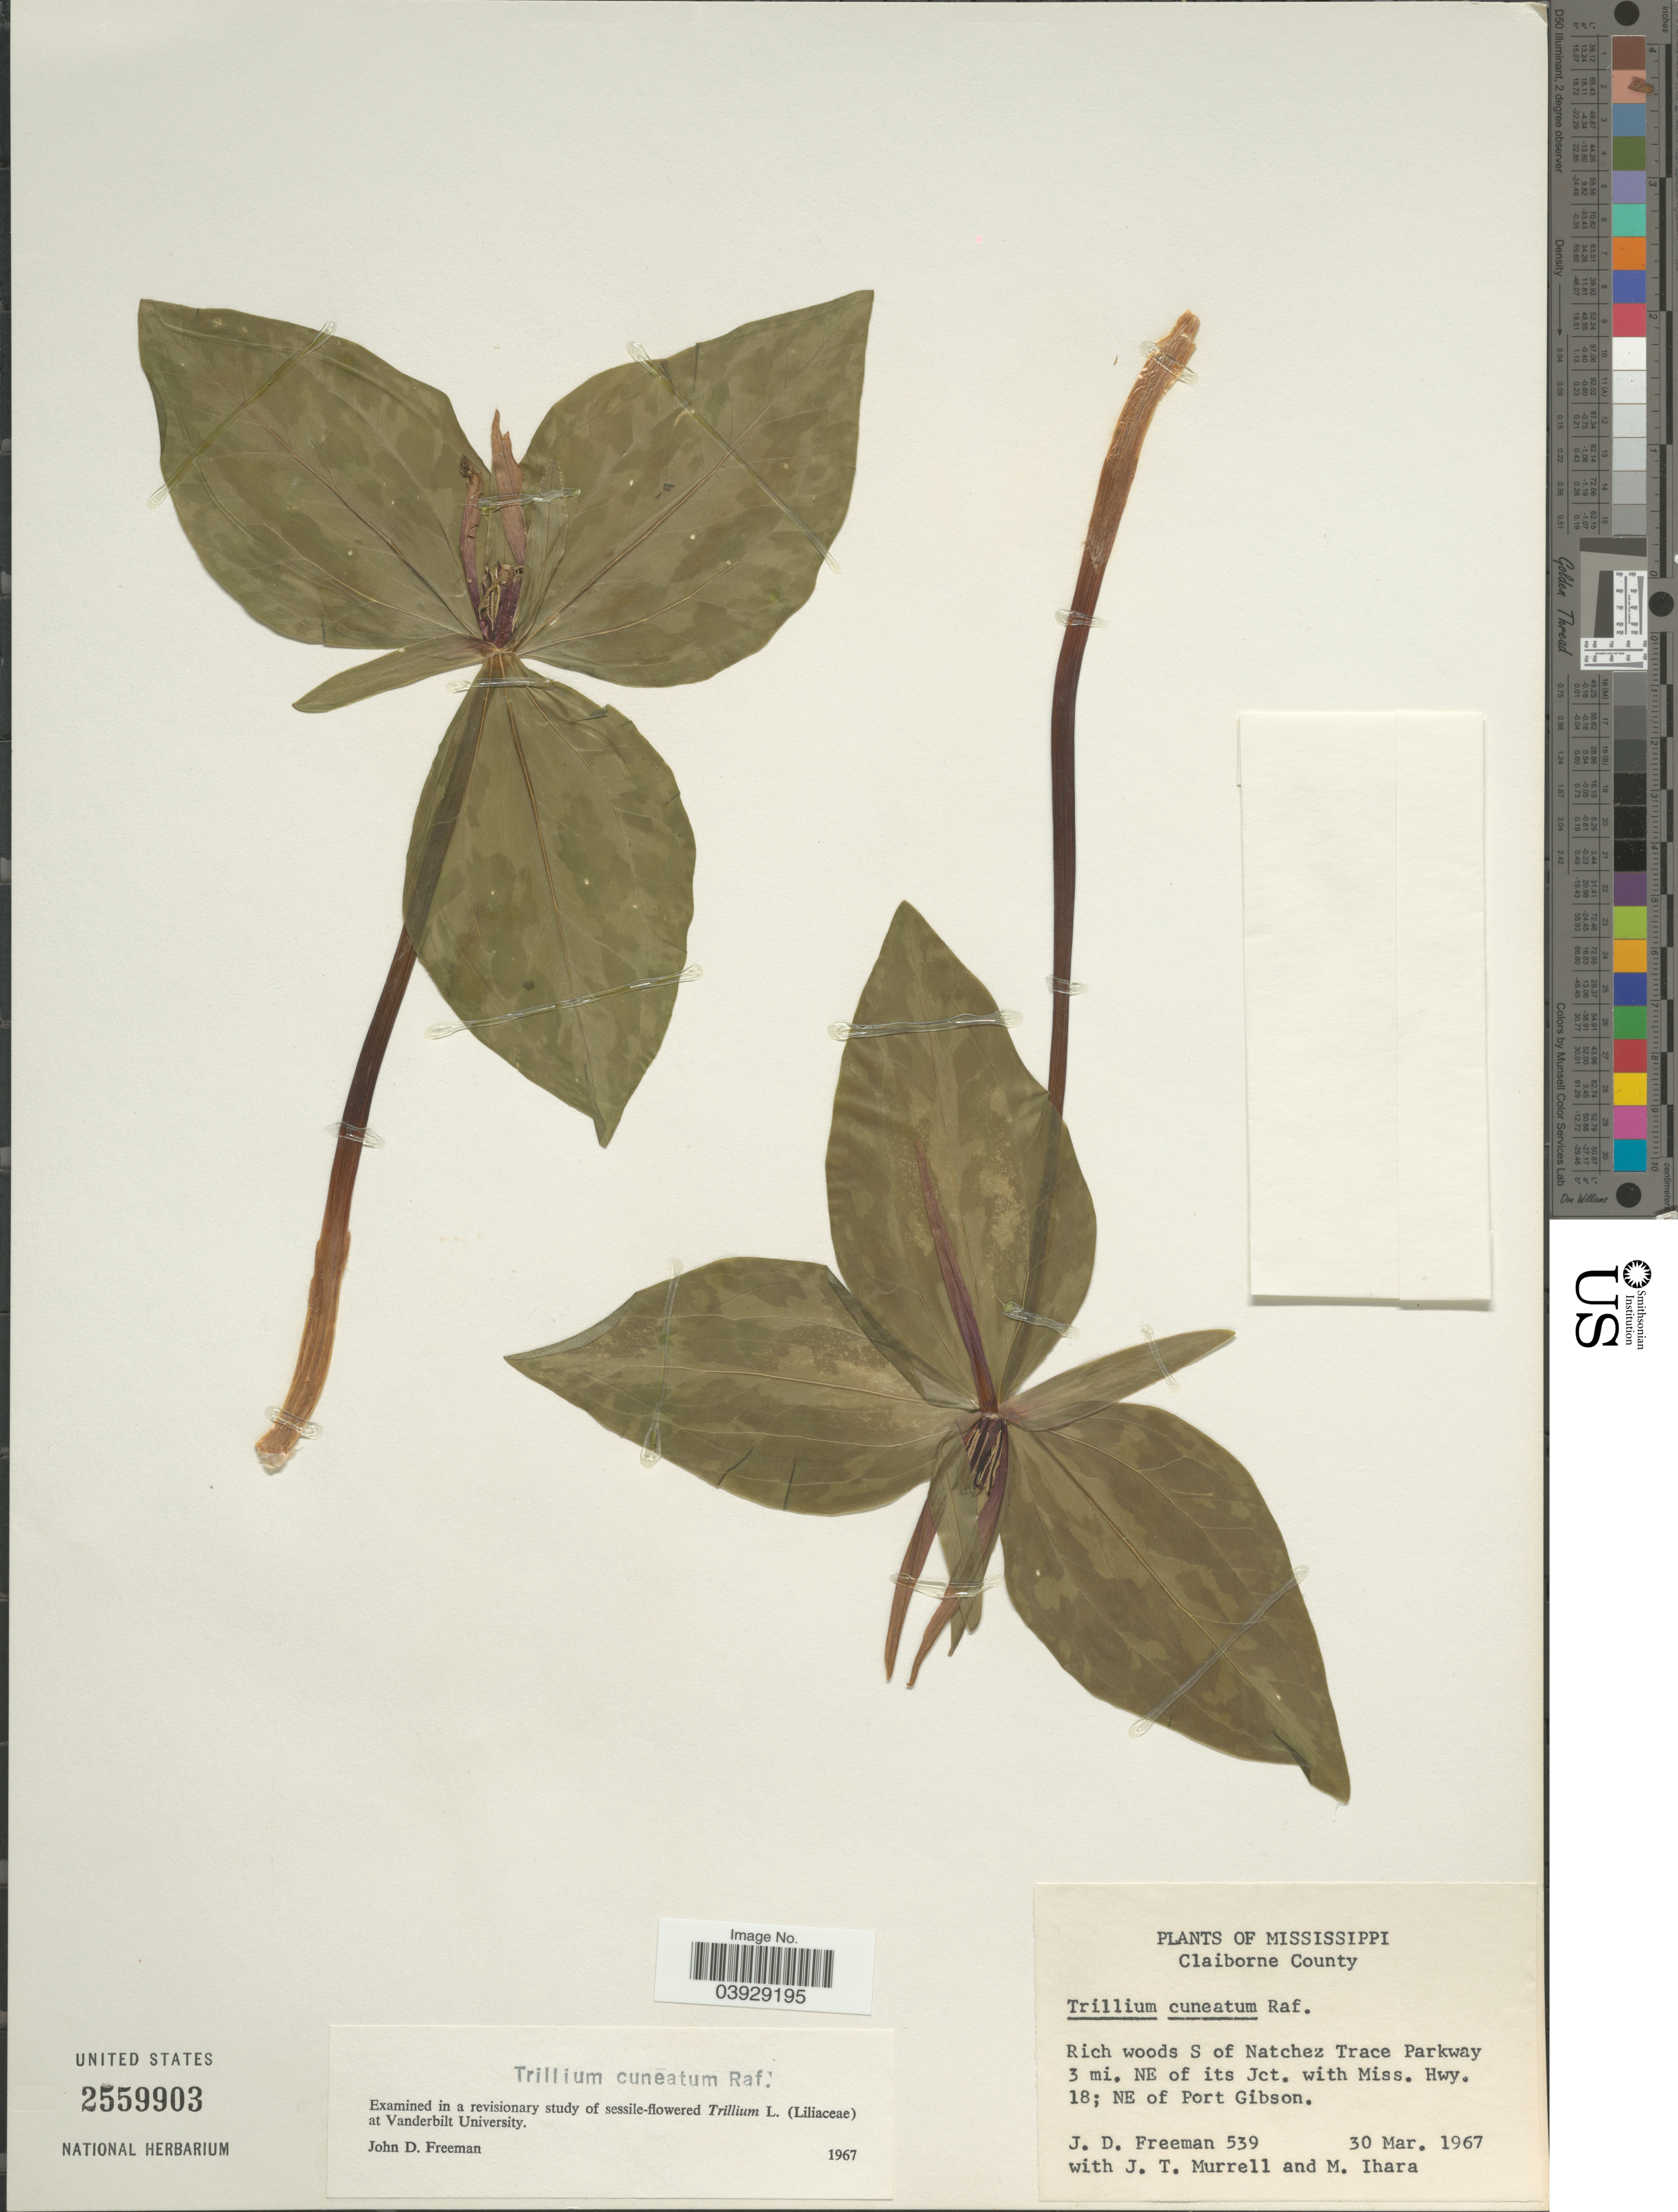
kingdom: Plantae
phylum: Tracheophyta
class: Liliopsida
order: Liliales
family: Melanthiaceae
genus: Trillium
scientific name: Trillium cuneatum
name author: Raf.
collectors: J. Freeman, J. Murrell & M. Ihara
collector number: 539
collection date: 1967-03-30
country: United States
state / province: Mississippi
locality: Claiborne County. Rich woods S of Natchez Trace Parkway 3 mi. NE of its Jct. with Miss. Hwy. 18; NE of Port Gibson.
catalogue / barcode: US 2559903